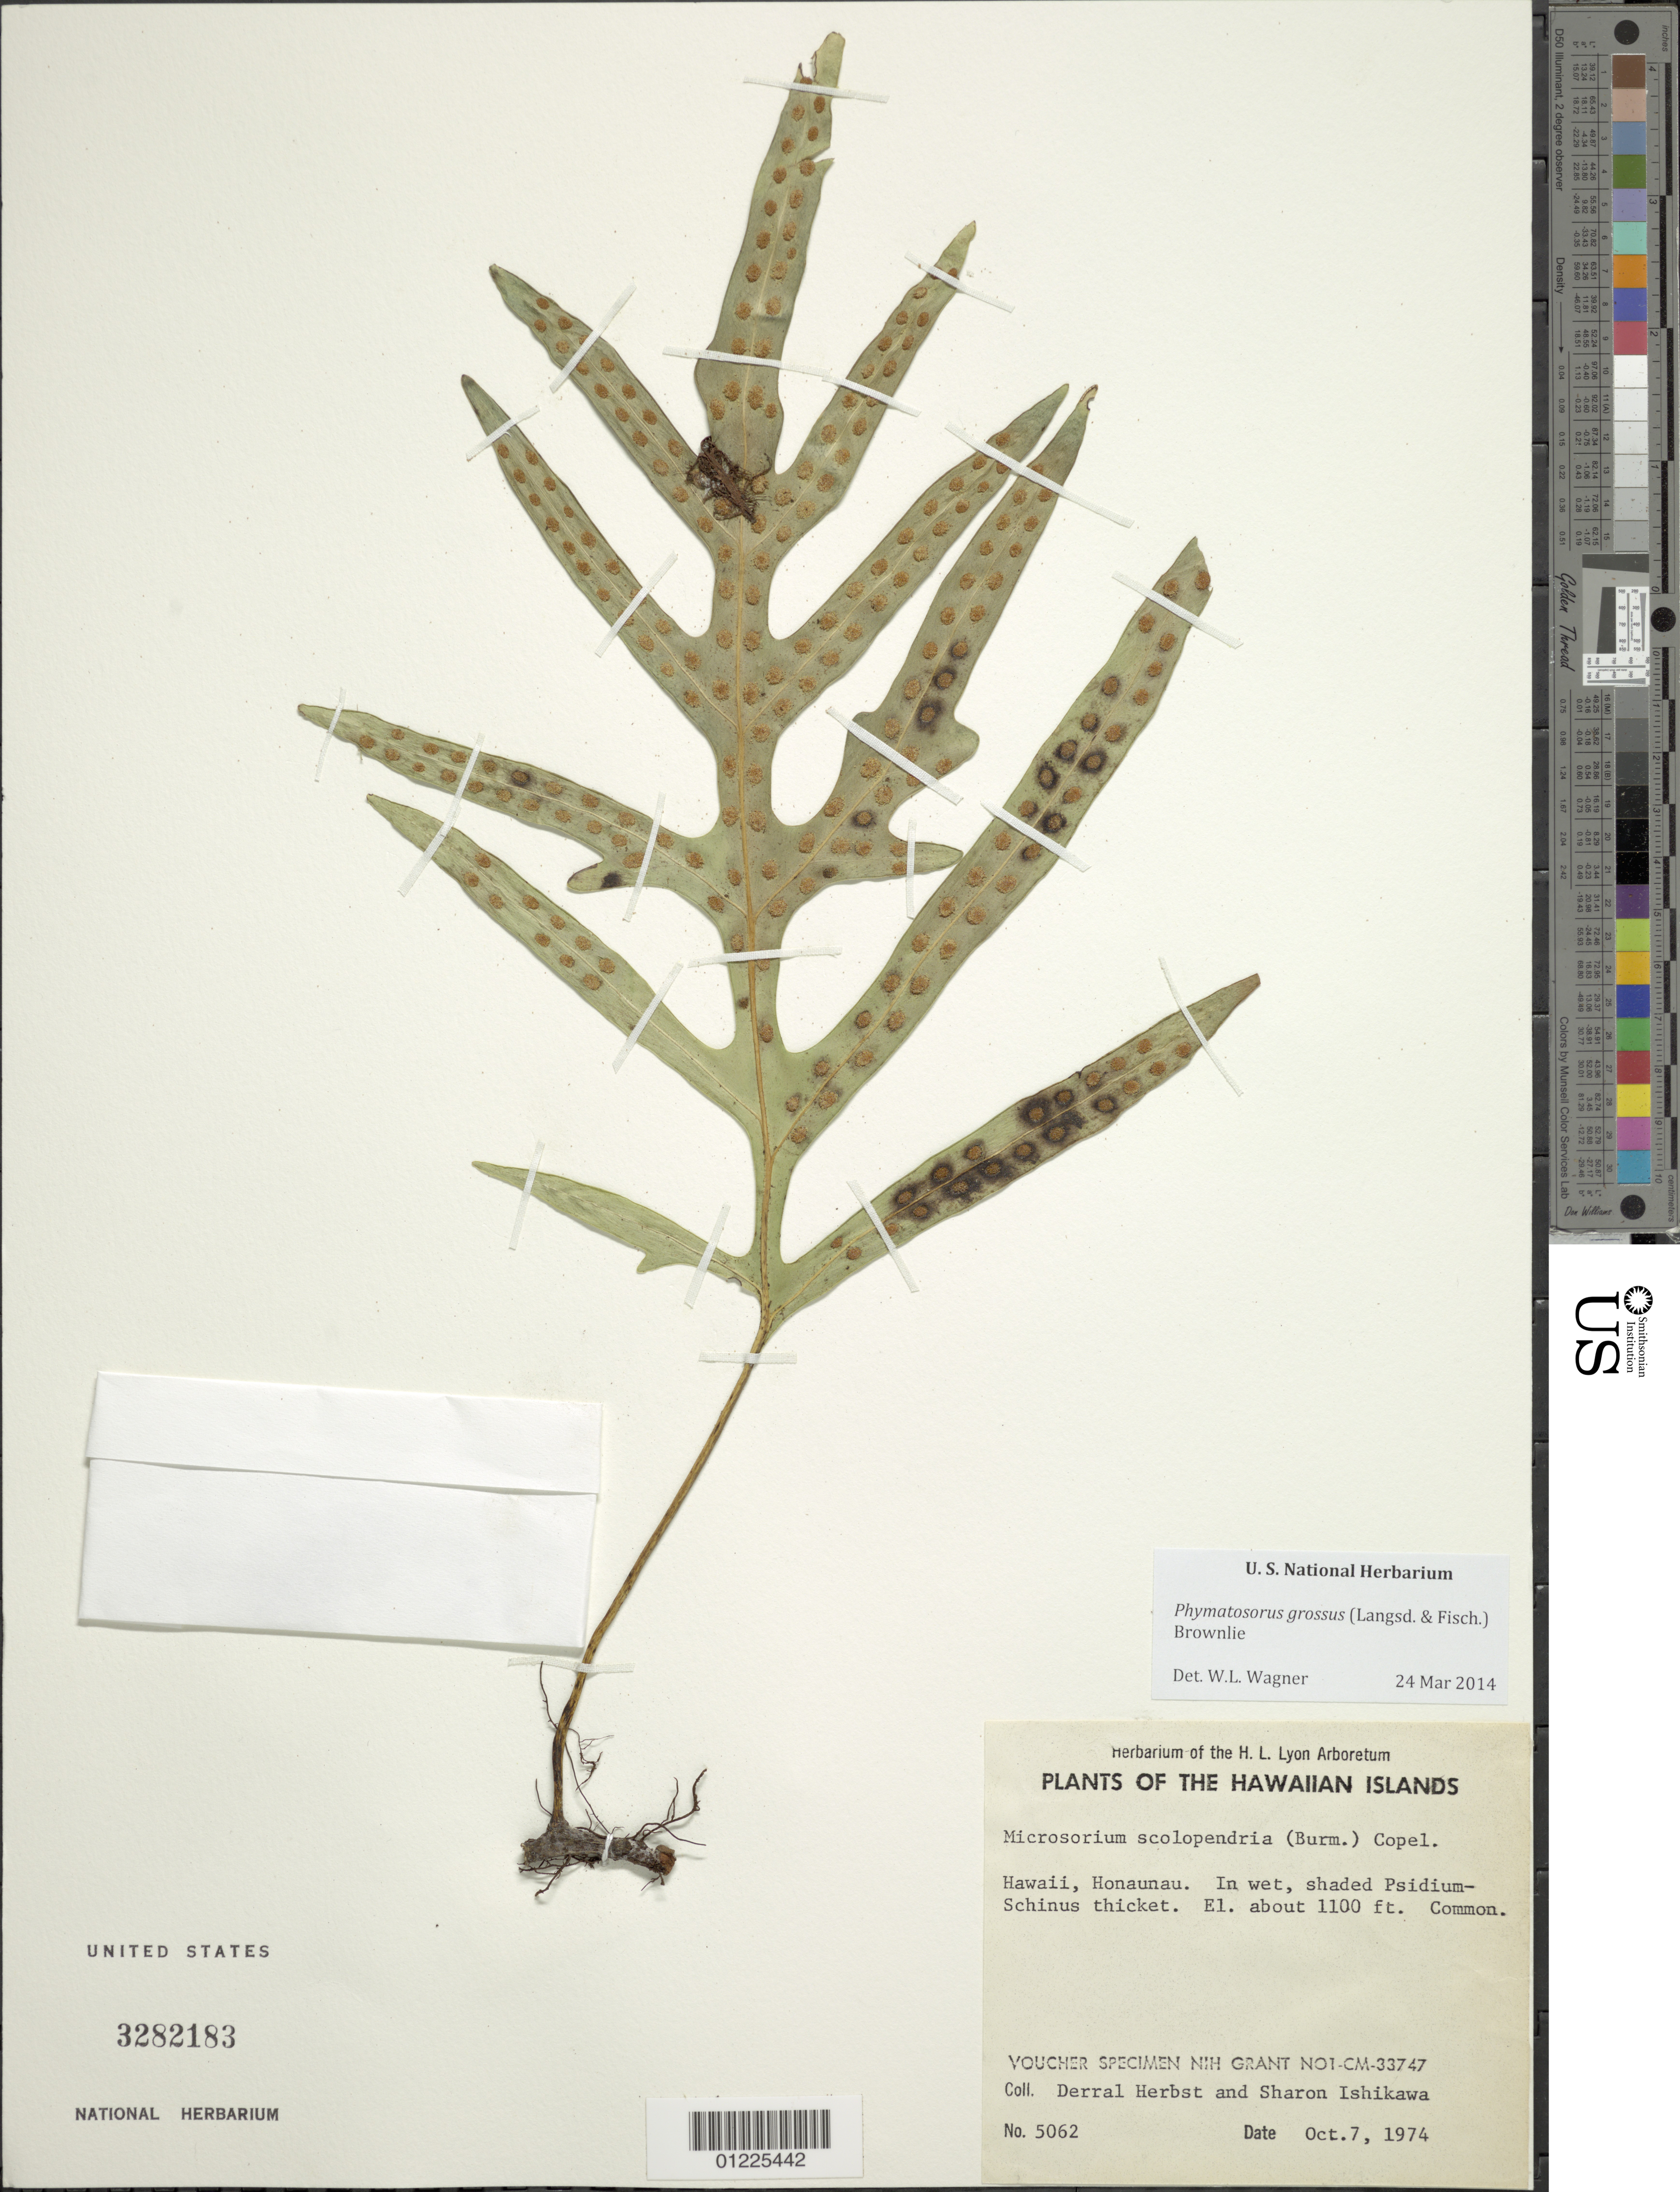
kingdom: Plantae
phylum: Tracheophyta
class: Polypodiopsida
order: Polypodiales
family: Polypodiaceae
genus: Lepisorus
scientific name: Lepisorus scolopendrium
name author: (Buch.-Ham. ex D. Don) Mehra & Bir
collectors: D. R. Herbst & S. Ishikawa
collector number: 5062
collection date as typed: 7 Oct 1974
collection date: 1974-10-07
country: United States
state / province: Hawaii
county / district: Hawaii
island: Hawaii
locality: Honaunau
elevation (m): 335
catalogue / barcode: US 3282183